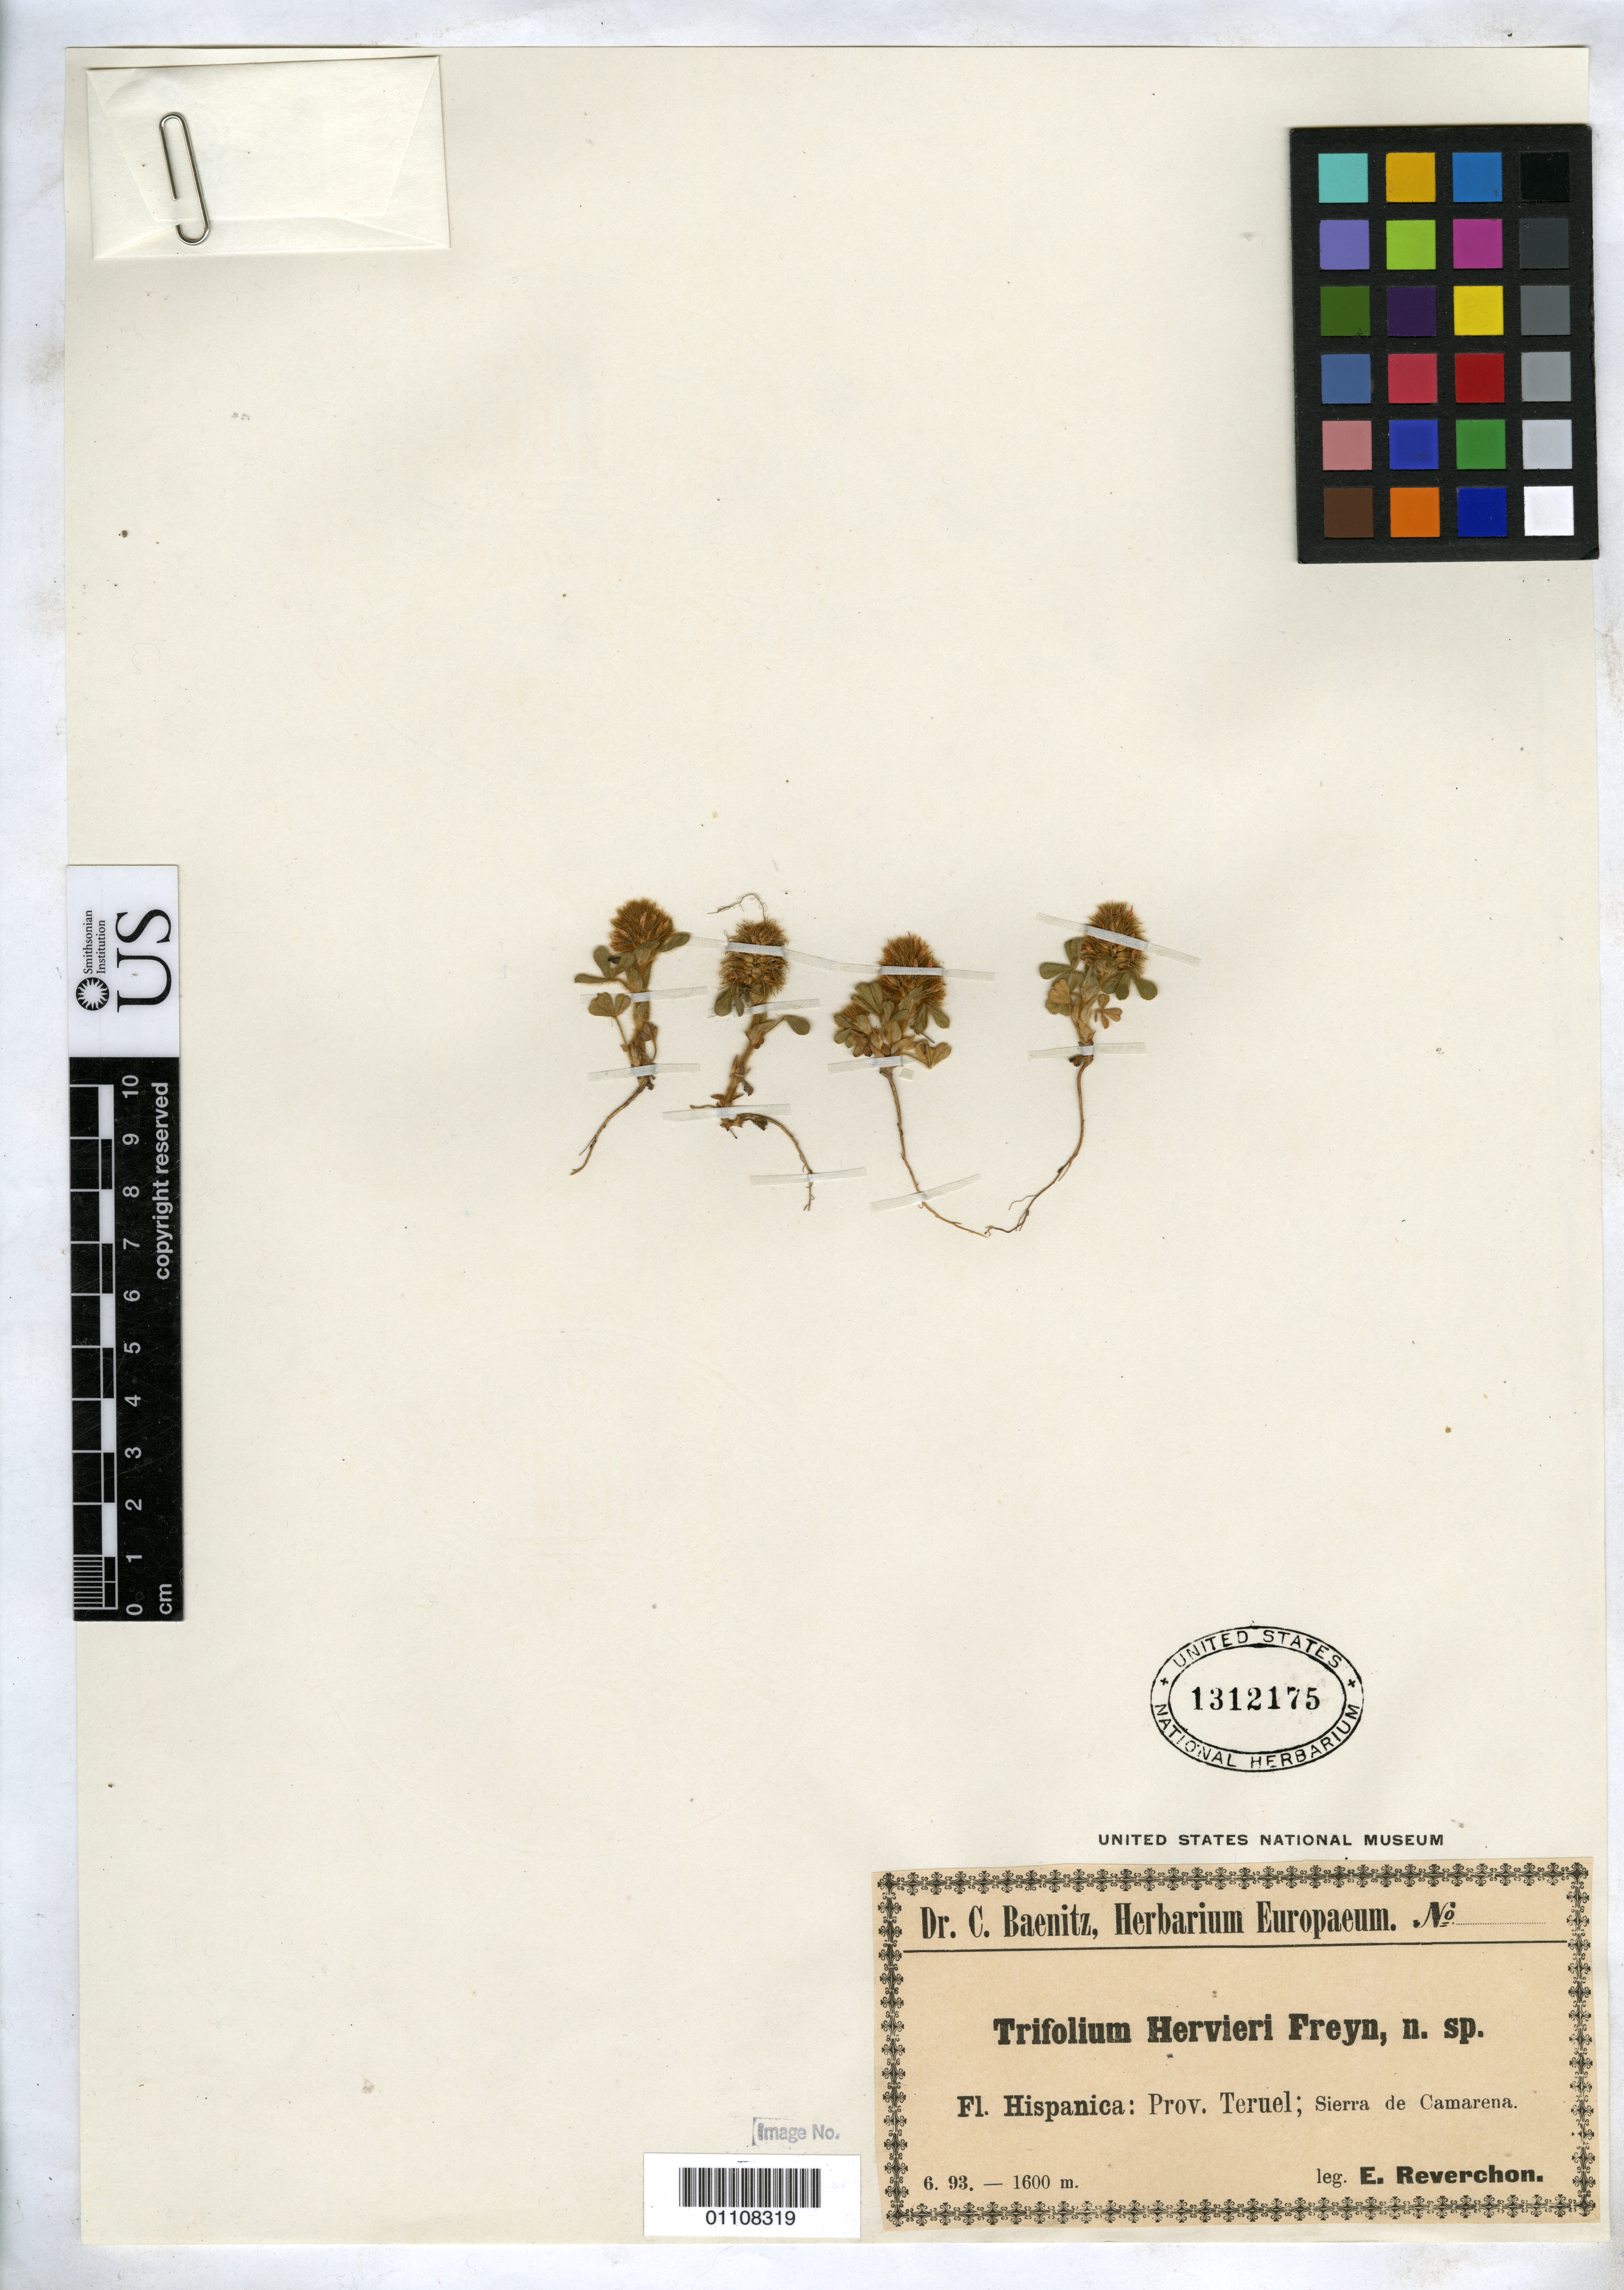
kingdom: Plantae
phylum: Tracheophyta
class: Magnoliopsida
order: Fabales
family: Fabaceae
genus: Trifolium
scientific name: Trifolium hervieri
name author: Freyn ex Willk.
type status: Possible Type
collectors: E. Reverchon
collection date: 1893-06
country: Spain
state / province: Aragón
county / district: Teruel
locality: Sierra de Camarena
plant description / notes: Protologue cites collection date as 1892 (June 1893 on this specimen) but with same collector & locality; name published October 1893 so this is probably original material if not a type.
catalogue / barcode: US 1312175